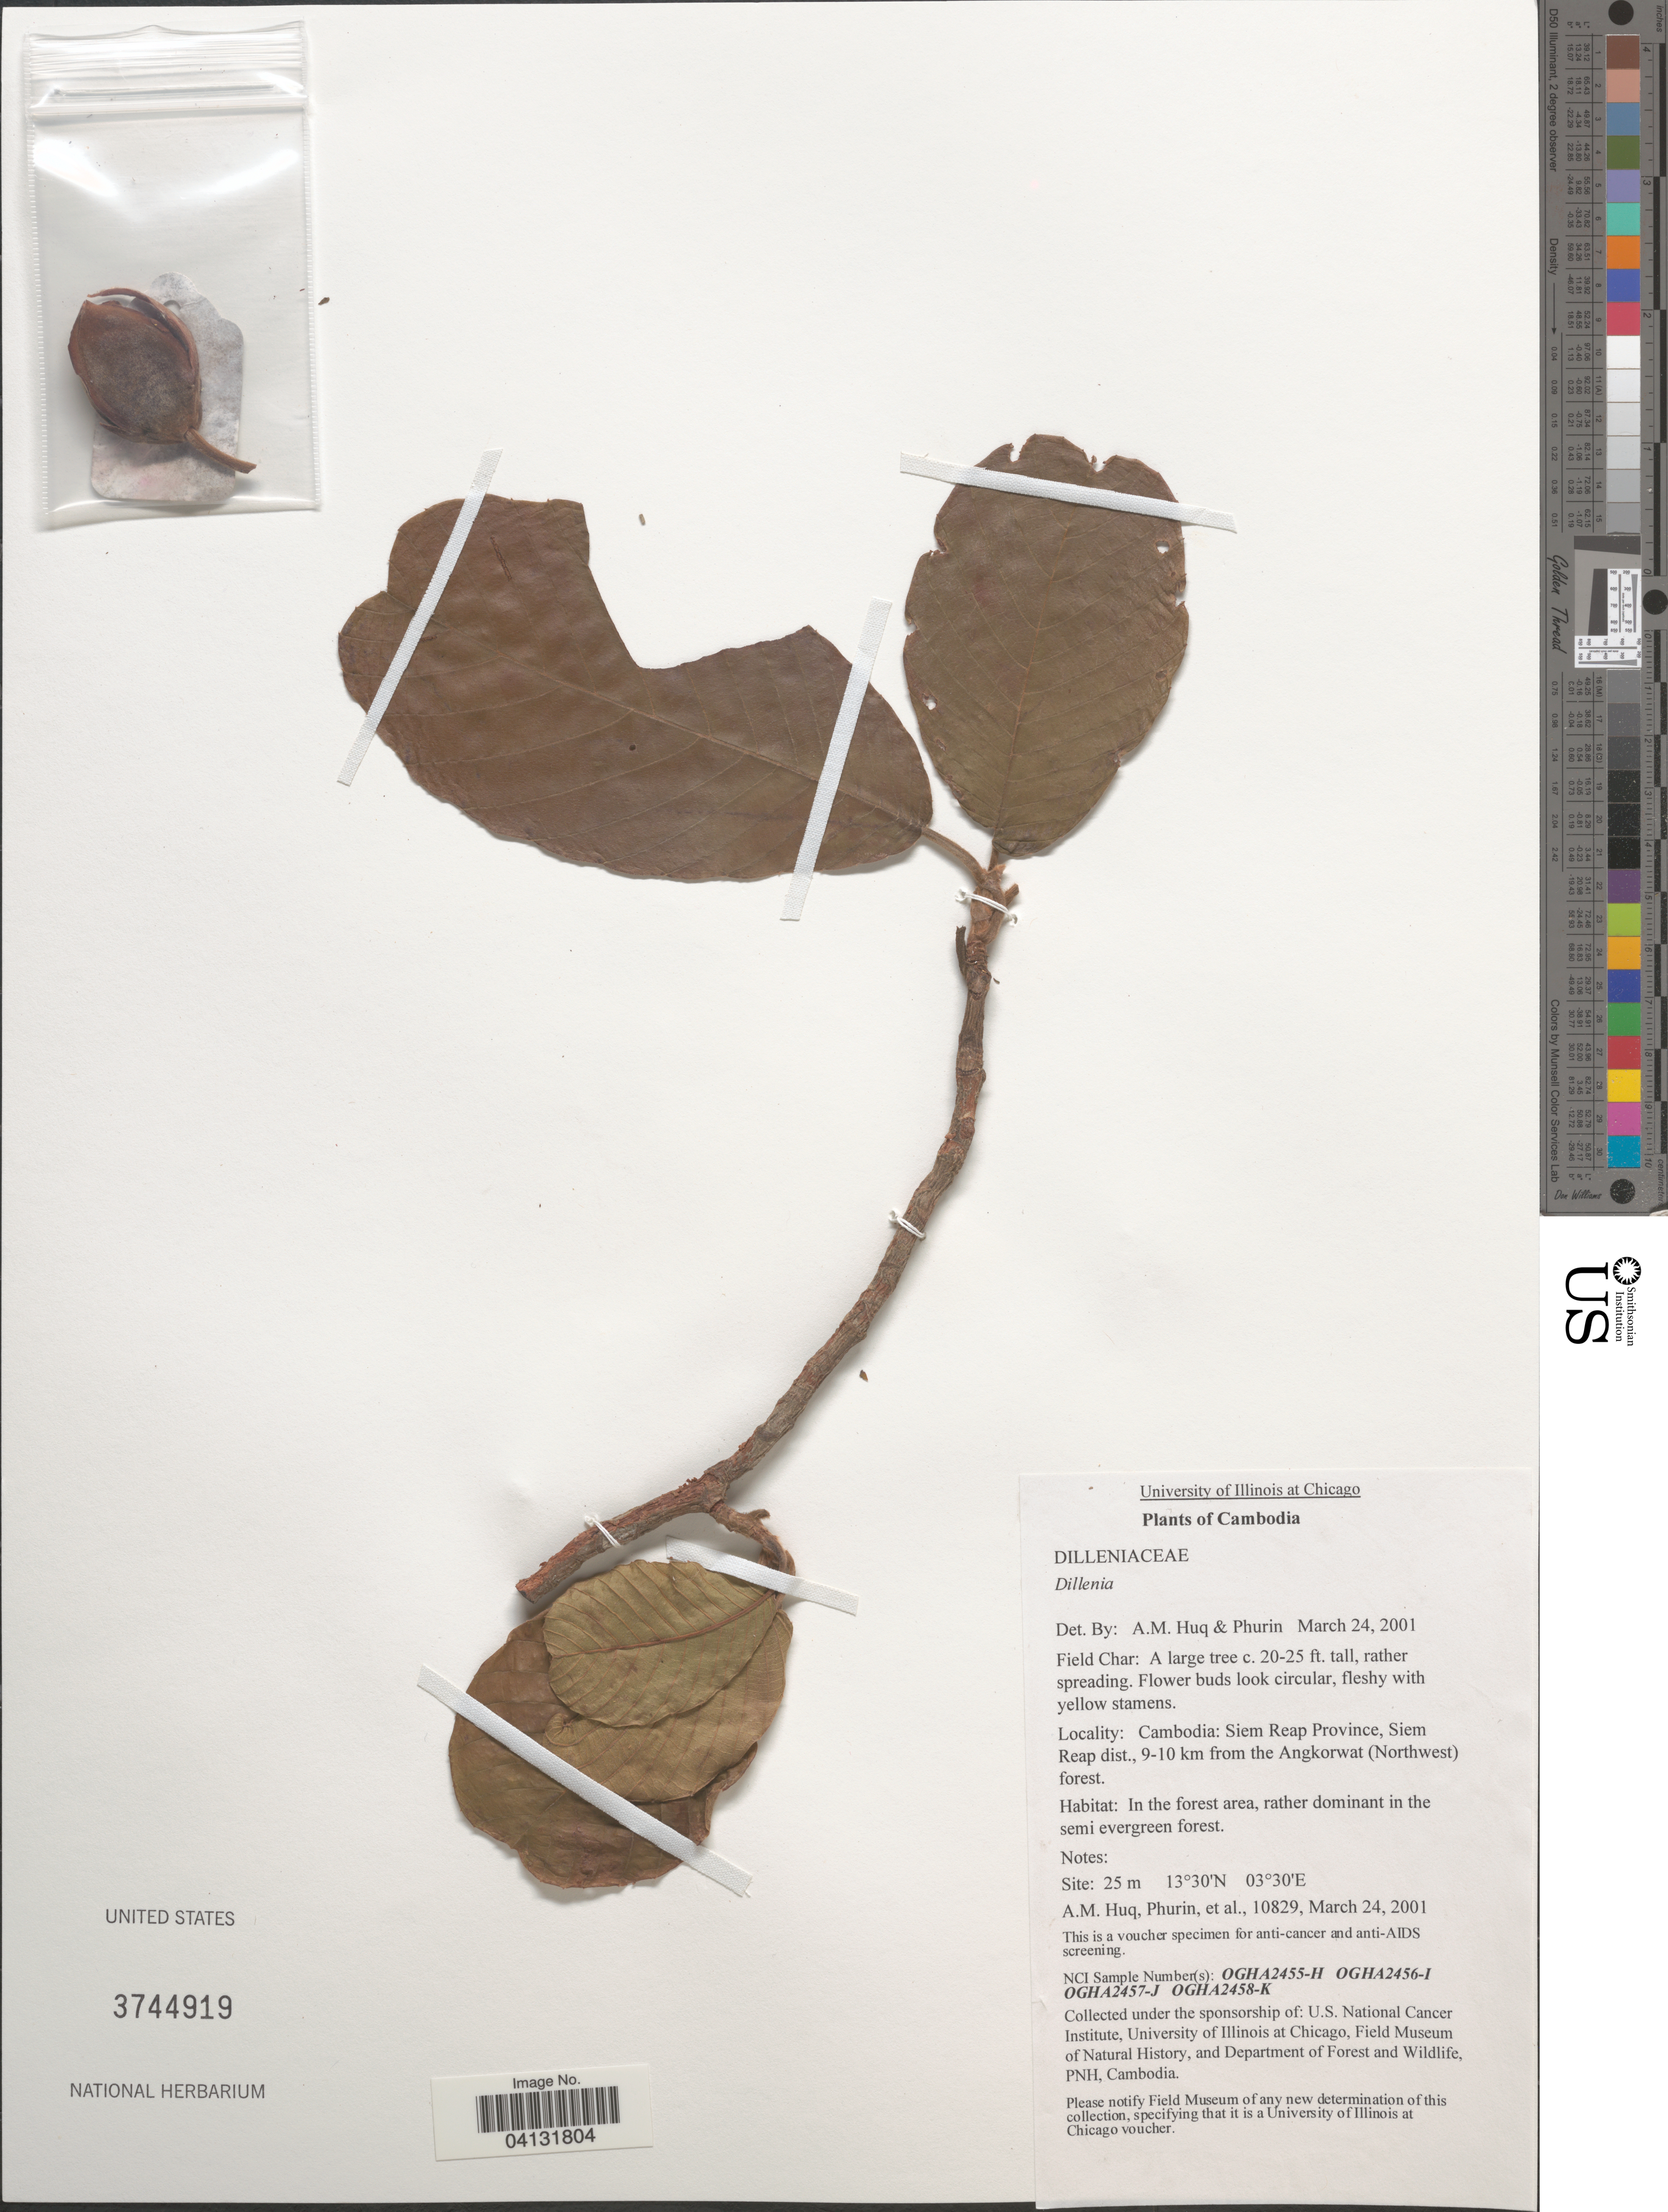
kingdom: Plantae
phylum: Tracheophyta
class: Magnoliopsida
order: Dilleniales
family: Dilleniaceae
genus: Dillenia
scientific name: Dillenia sp.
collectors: A. M. Huq, -. Phurin & et al.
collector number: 10829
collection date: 2001-03-24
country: Cambodia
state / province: Siĕm Réab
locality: Siem Reap Province, Siem Reap dist., 9-10 km from the Angkorwat (Northwest) forest.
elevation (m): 25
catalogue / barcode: US 3744919